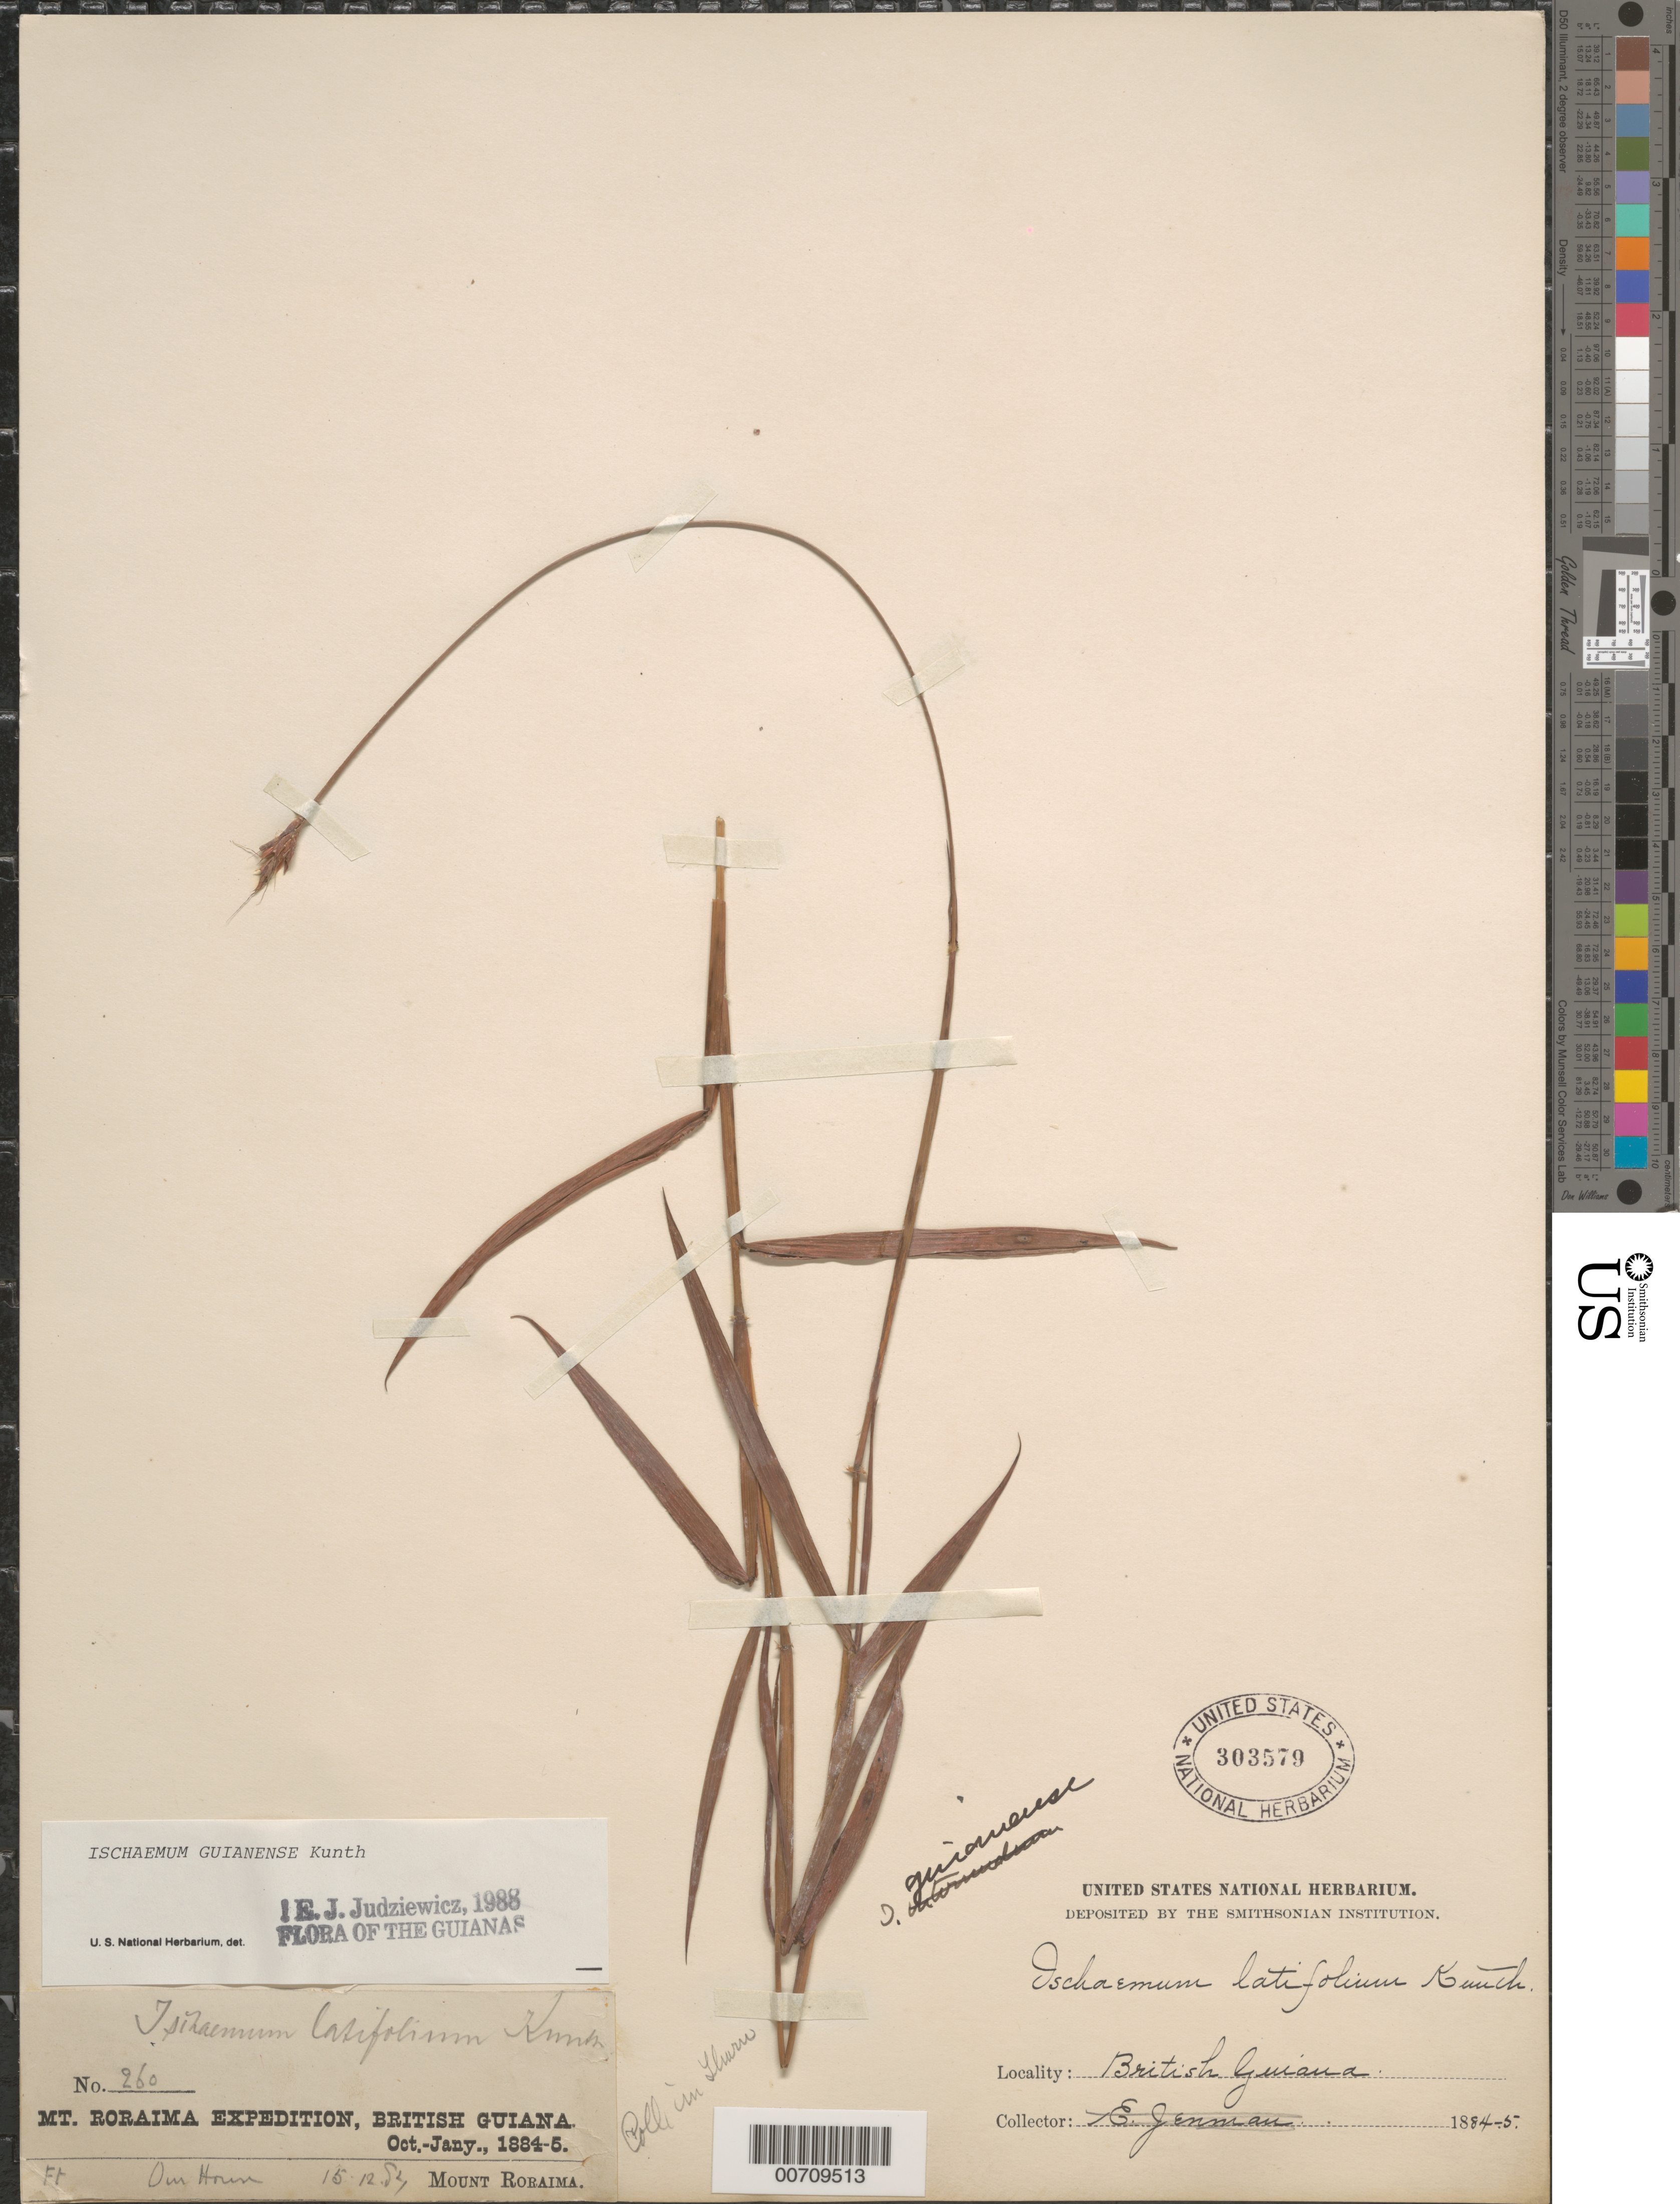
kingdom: Plantae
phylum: Tracheophyta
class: Liliopsida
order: Poales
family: Poaceae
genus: Ischaemum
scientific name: Ischaemum guianense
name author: Kunth ex Hack.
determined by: Judziewicz, E. J.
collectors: E. F. im Thurn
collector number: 260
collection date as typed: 15 December 1884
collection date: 1884-12-15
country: Guyana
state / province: Cuyuni-Mazaruni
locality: Mt. Roraima, "Our House"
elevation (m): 1753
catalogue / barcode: US 303579